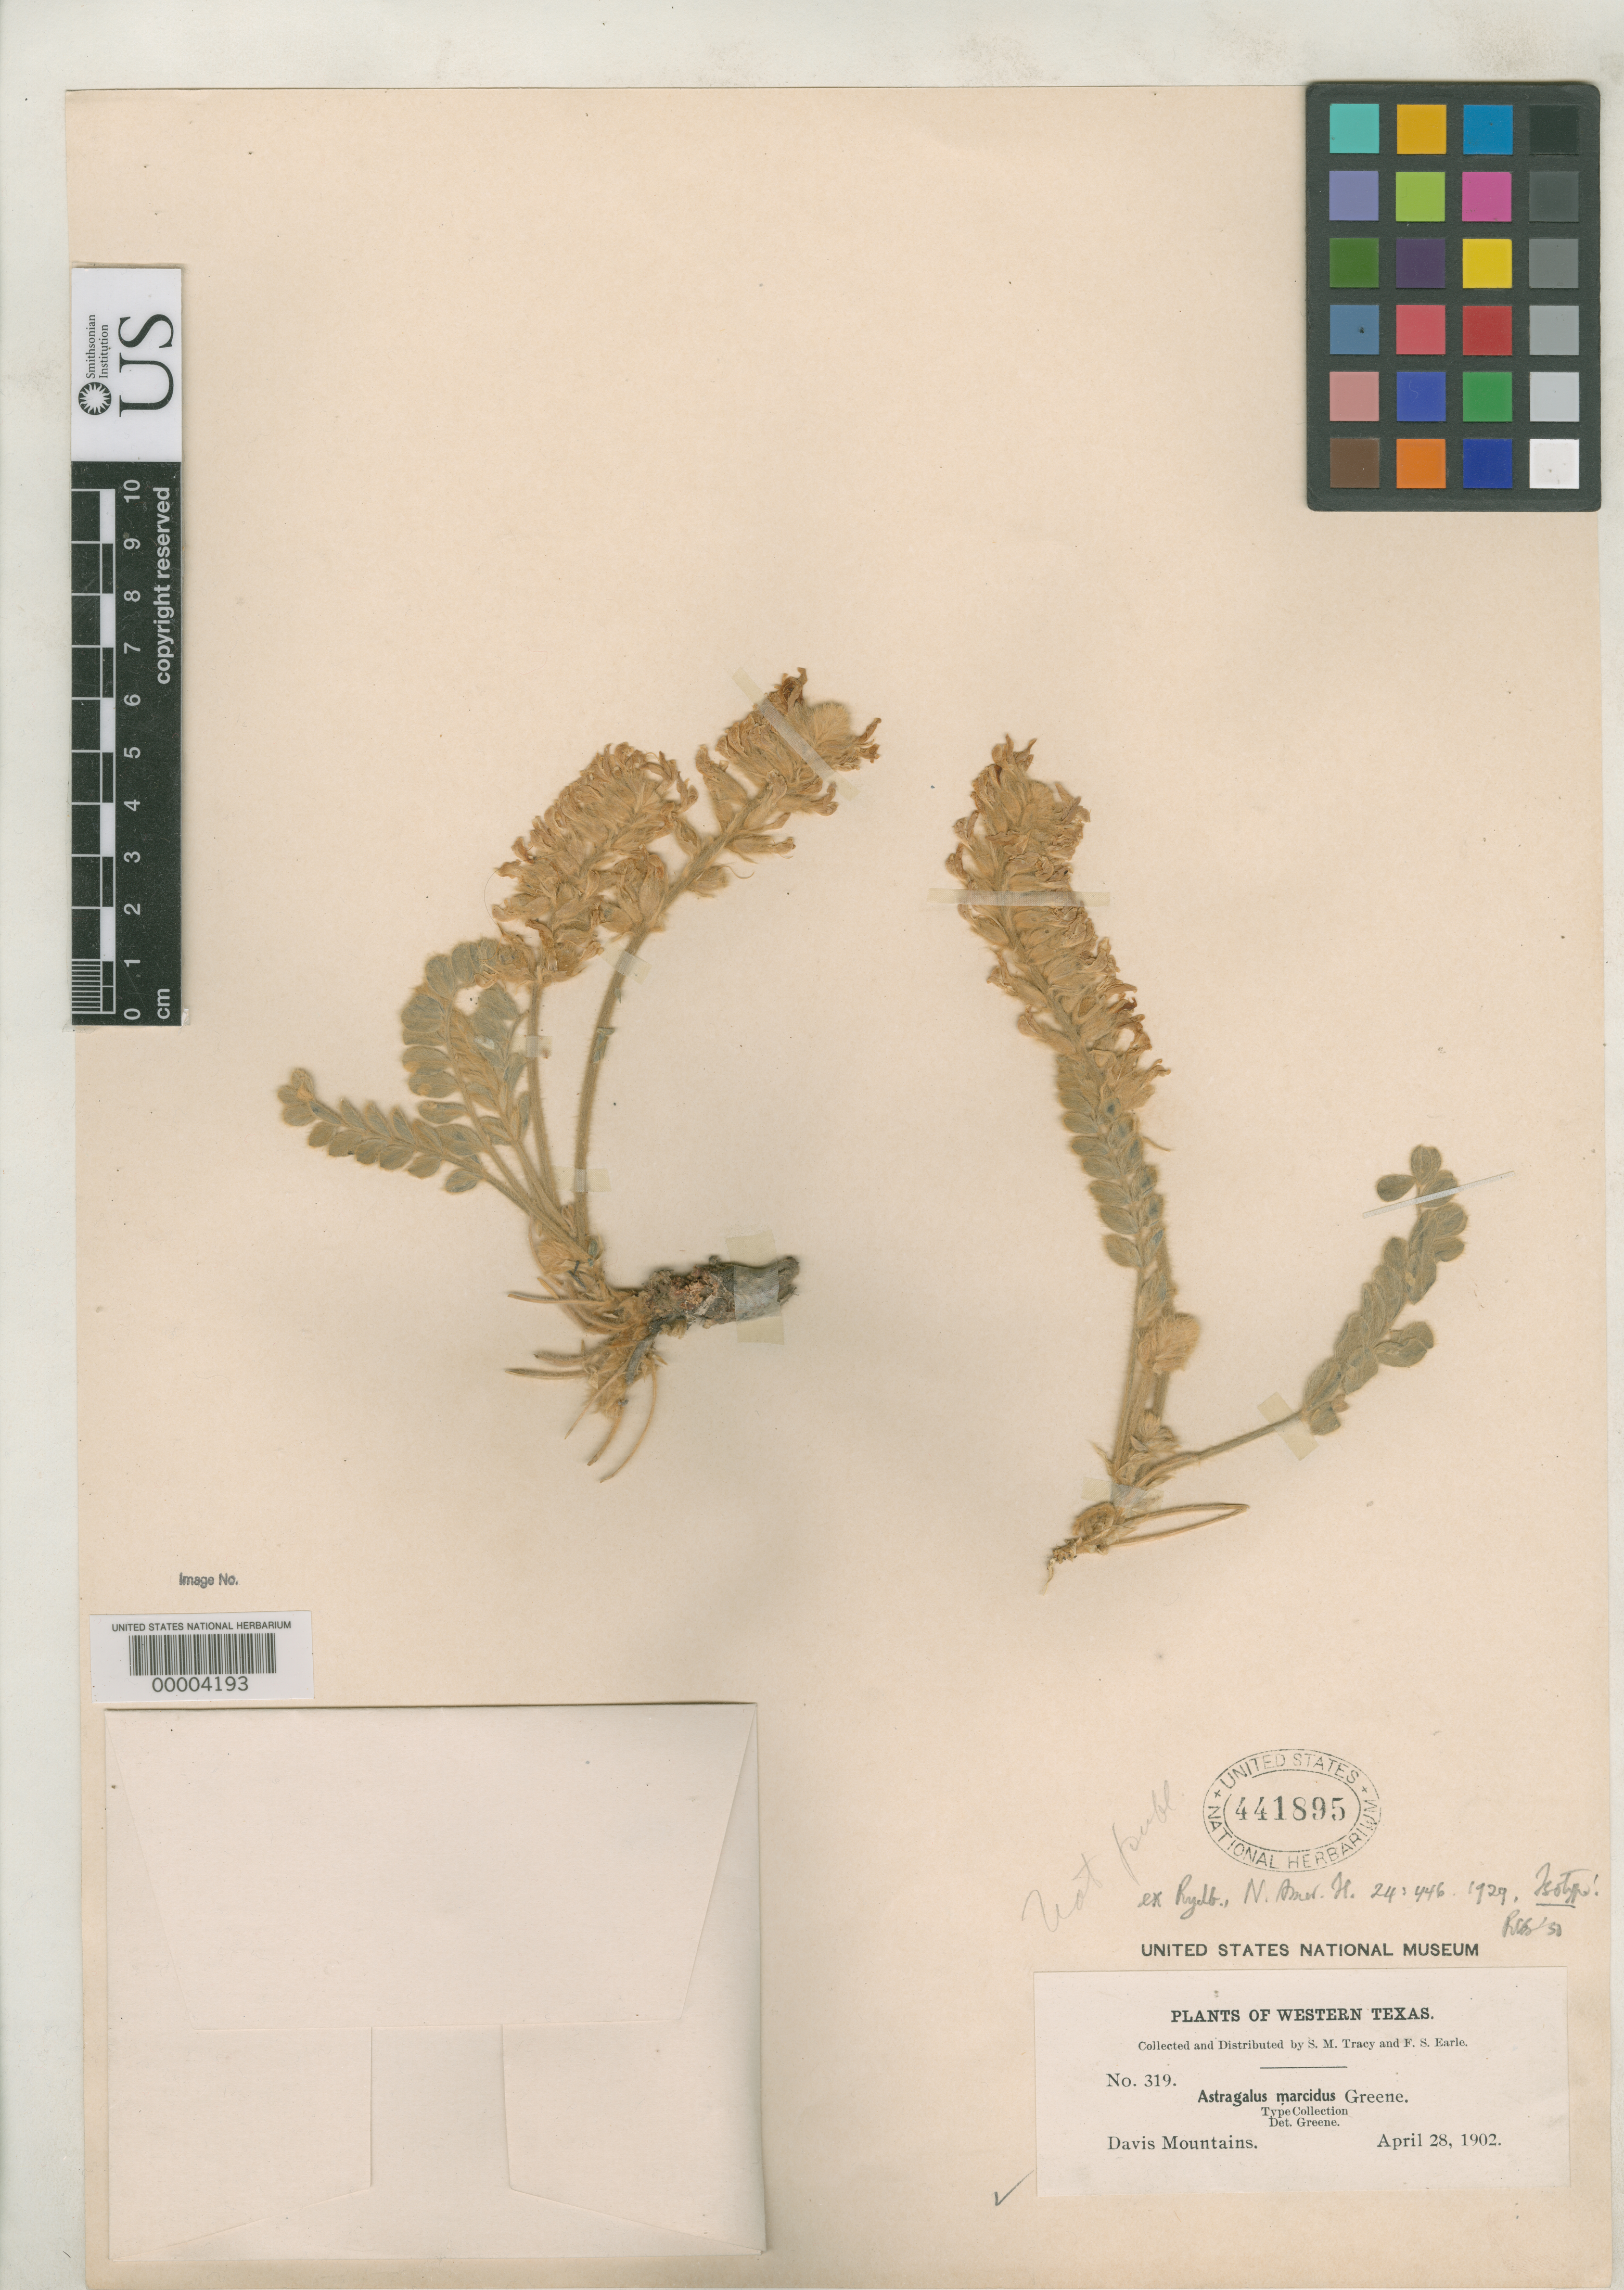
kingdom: Plantae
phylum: Tracheophyta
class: Magnoliopsida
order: Fabales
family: Fabaceae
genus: Astragalus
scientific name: Astragalus marcidus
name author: Greene ex Rydb.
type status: Isotype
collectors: F. S. Earle & S. M. Tracy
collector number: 319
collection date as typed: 28 Apr 1902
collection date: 1902-04-28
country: United States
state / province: Texas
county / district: Jeff Davis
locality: Davis Mountains.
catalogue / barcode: US 441895